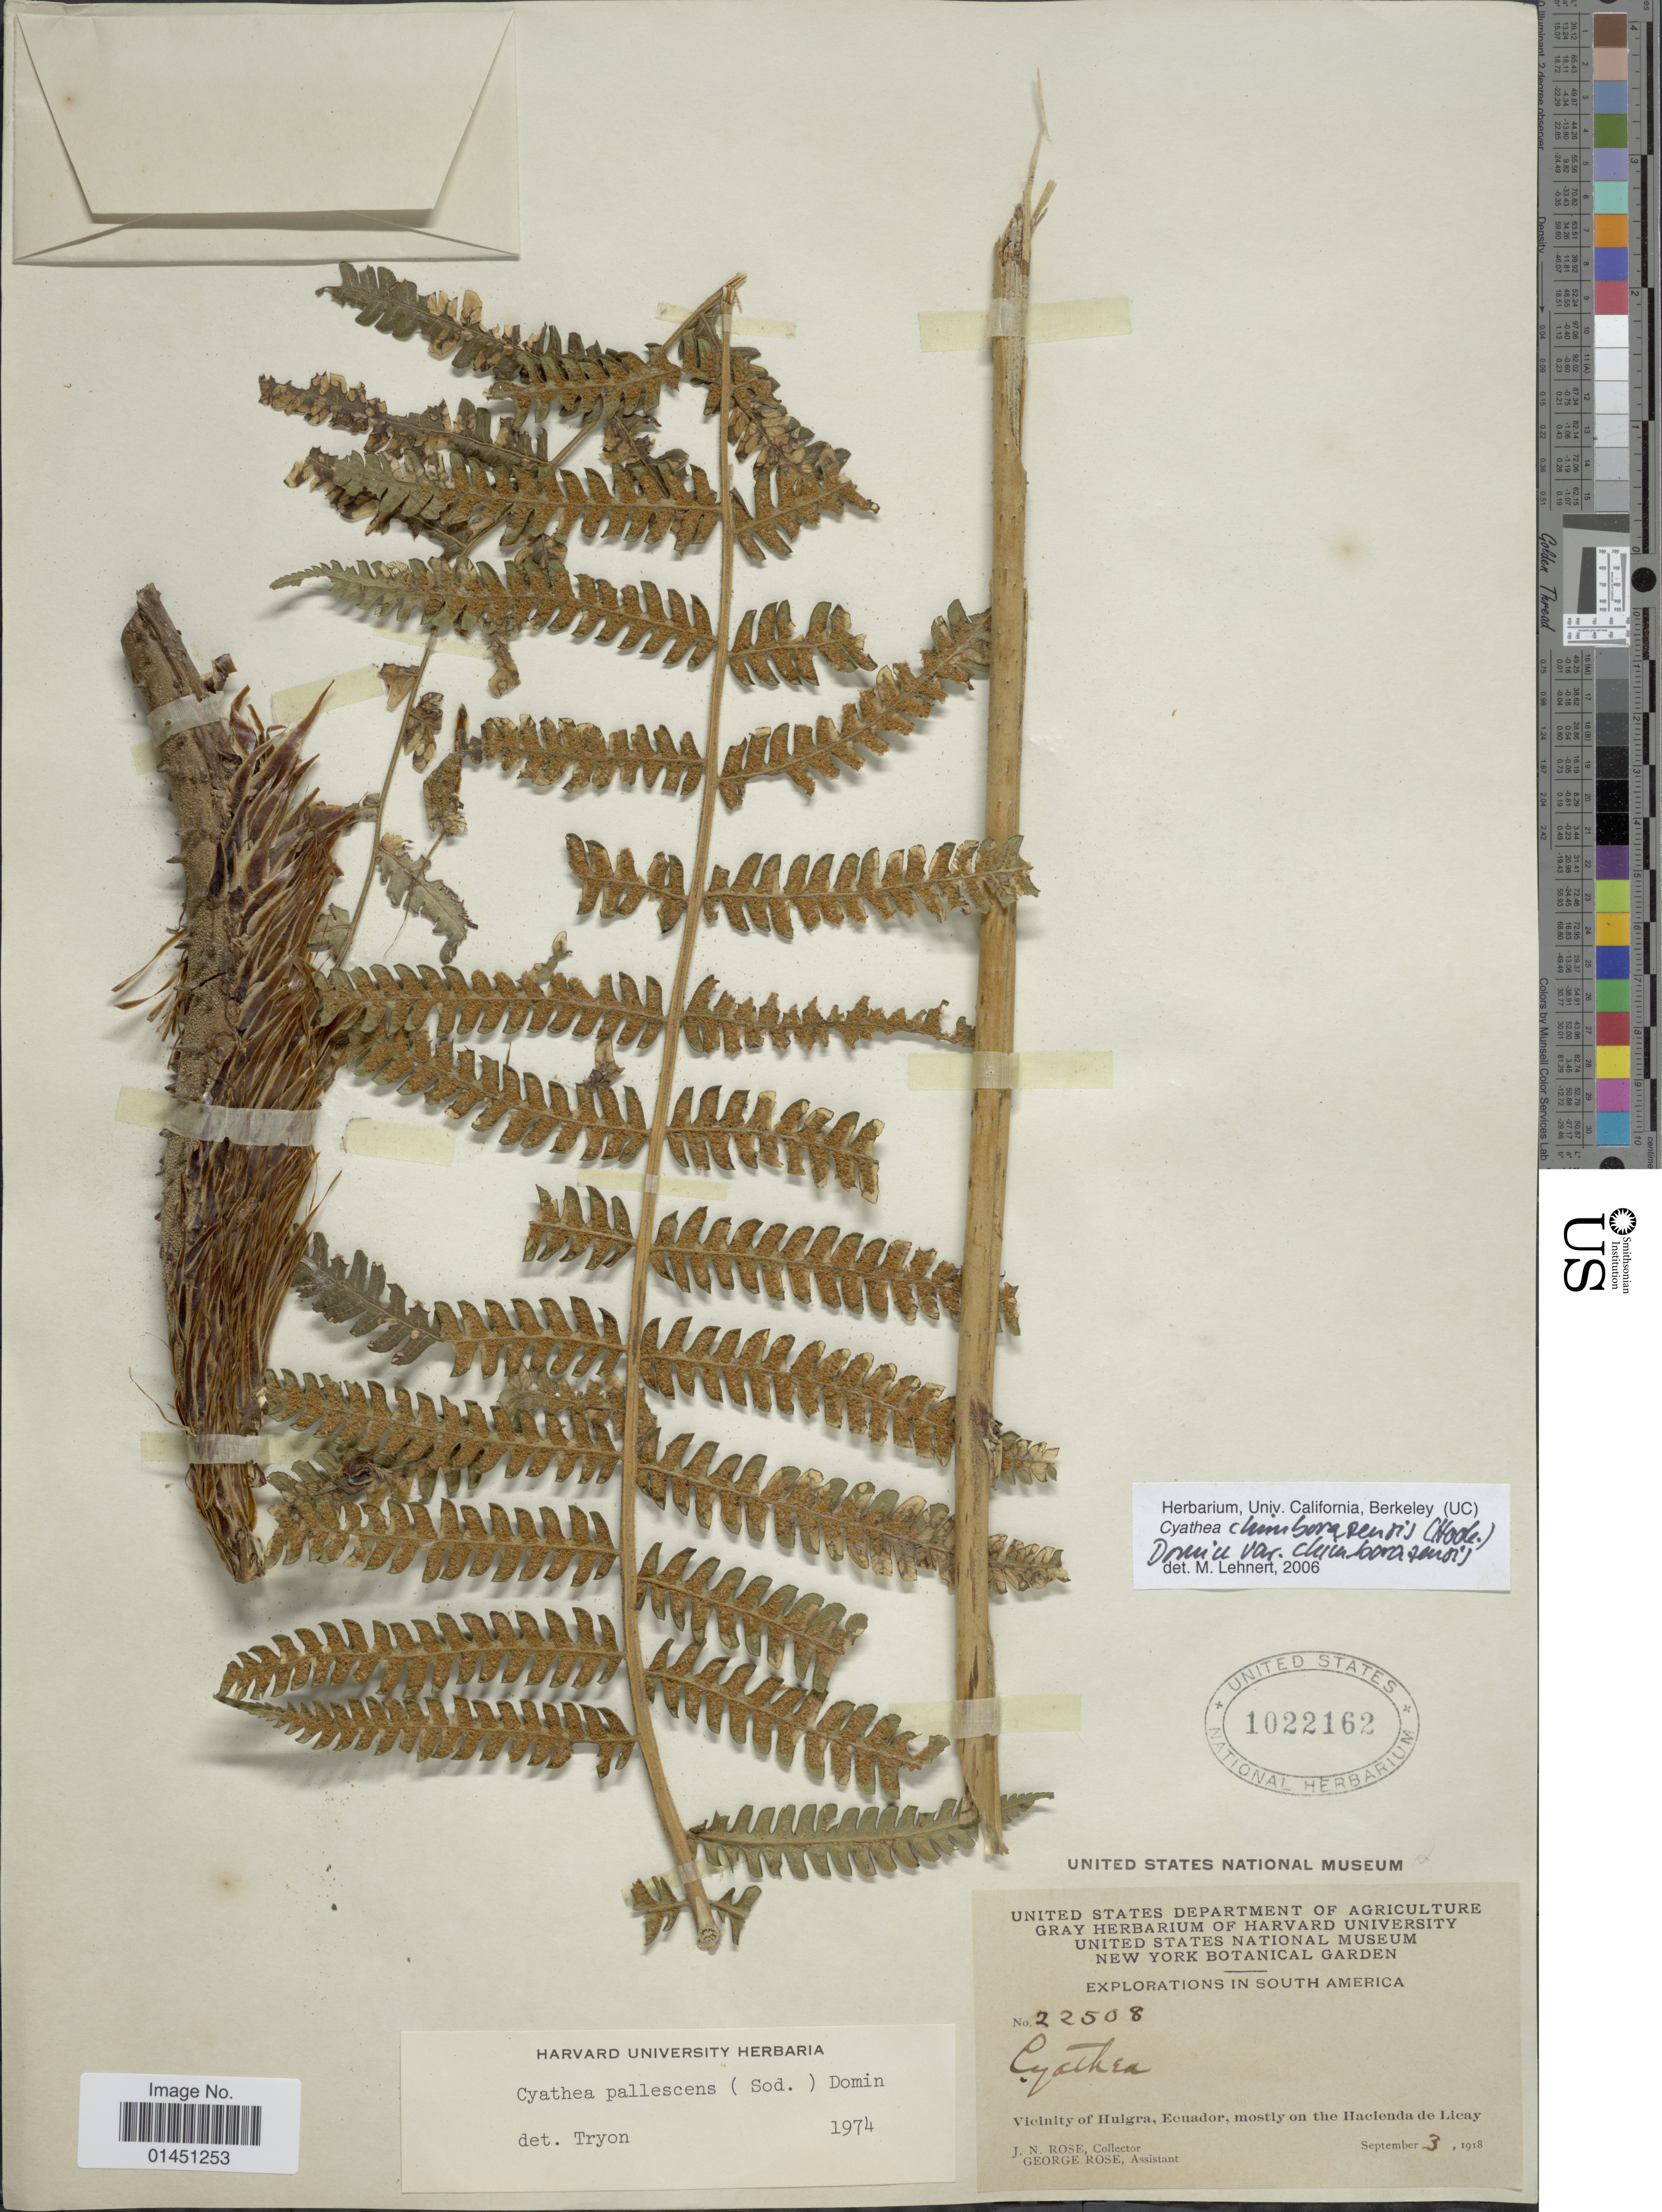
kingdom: Plantae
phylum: Tracheophyta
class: Polypodiopsida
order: Cyatheales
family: Cyatheaceae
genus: Cyathea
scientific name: Cyathea chimborazensis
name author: (Hook.) Hieron.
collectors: J. N. Rose & G. Rose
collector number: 22508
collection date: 1918-09-03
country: Ecuador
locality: Vicinity of Huigra, mostly on the Hacienda de Licay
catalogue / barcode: US 1022162